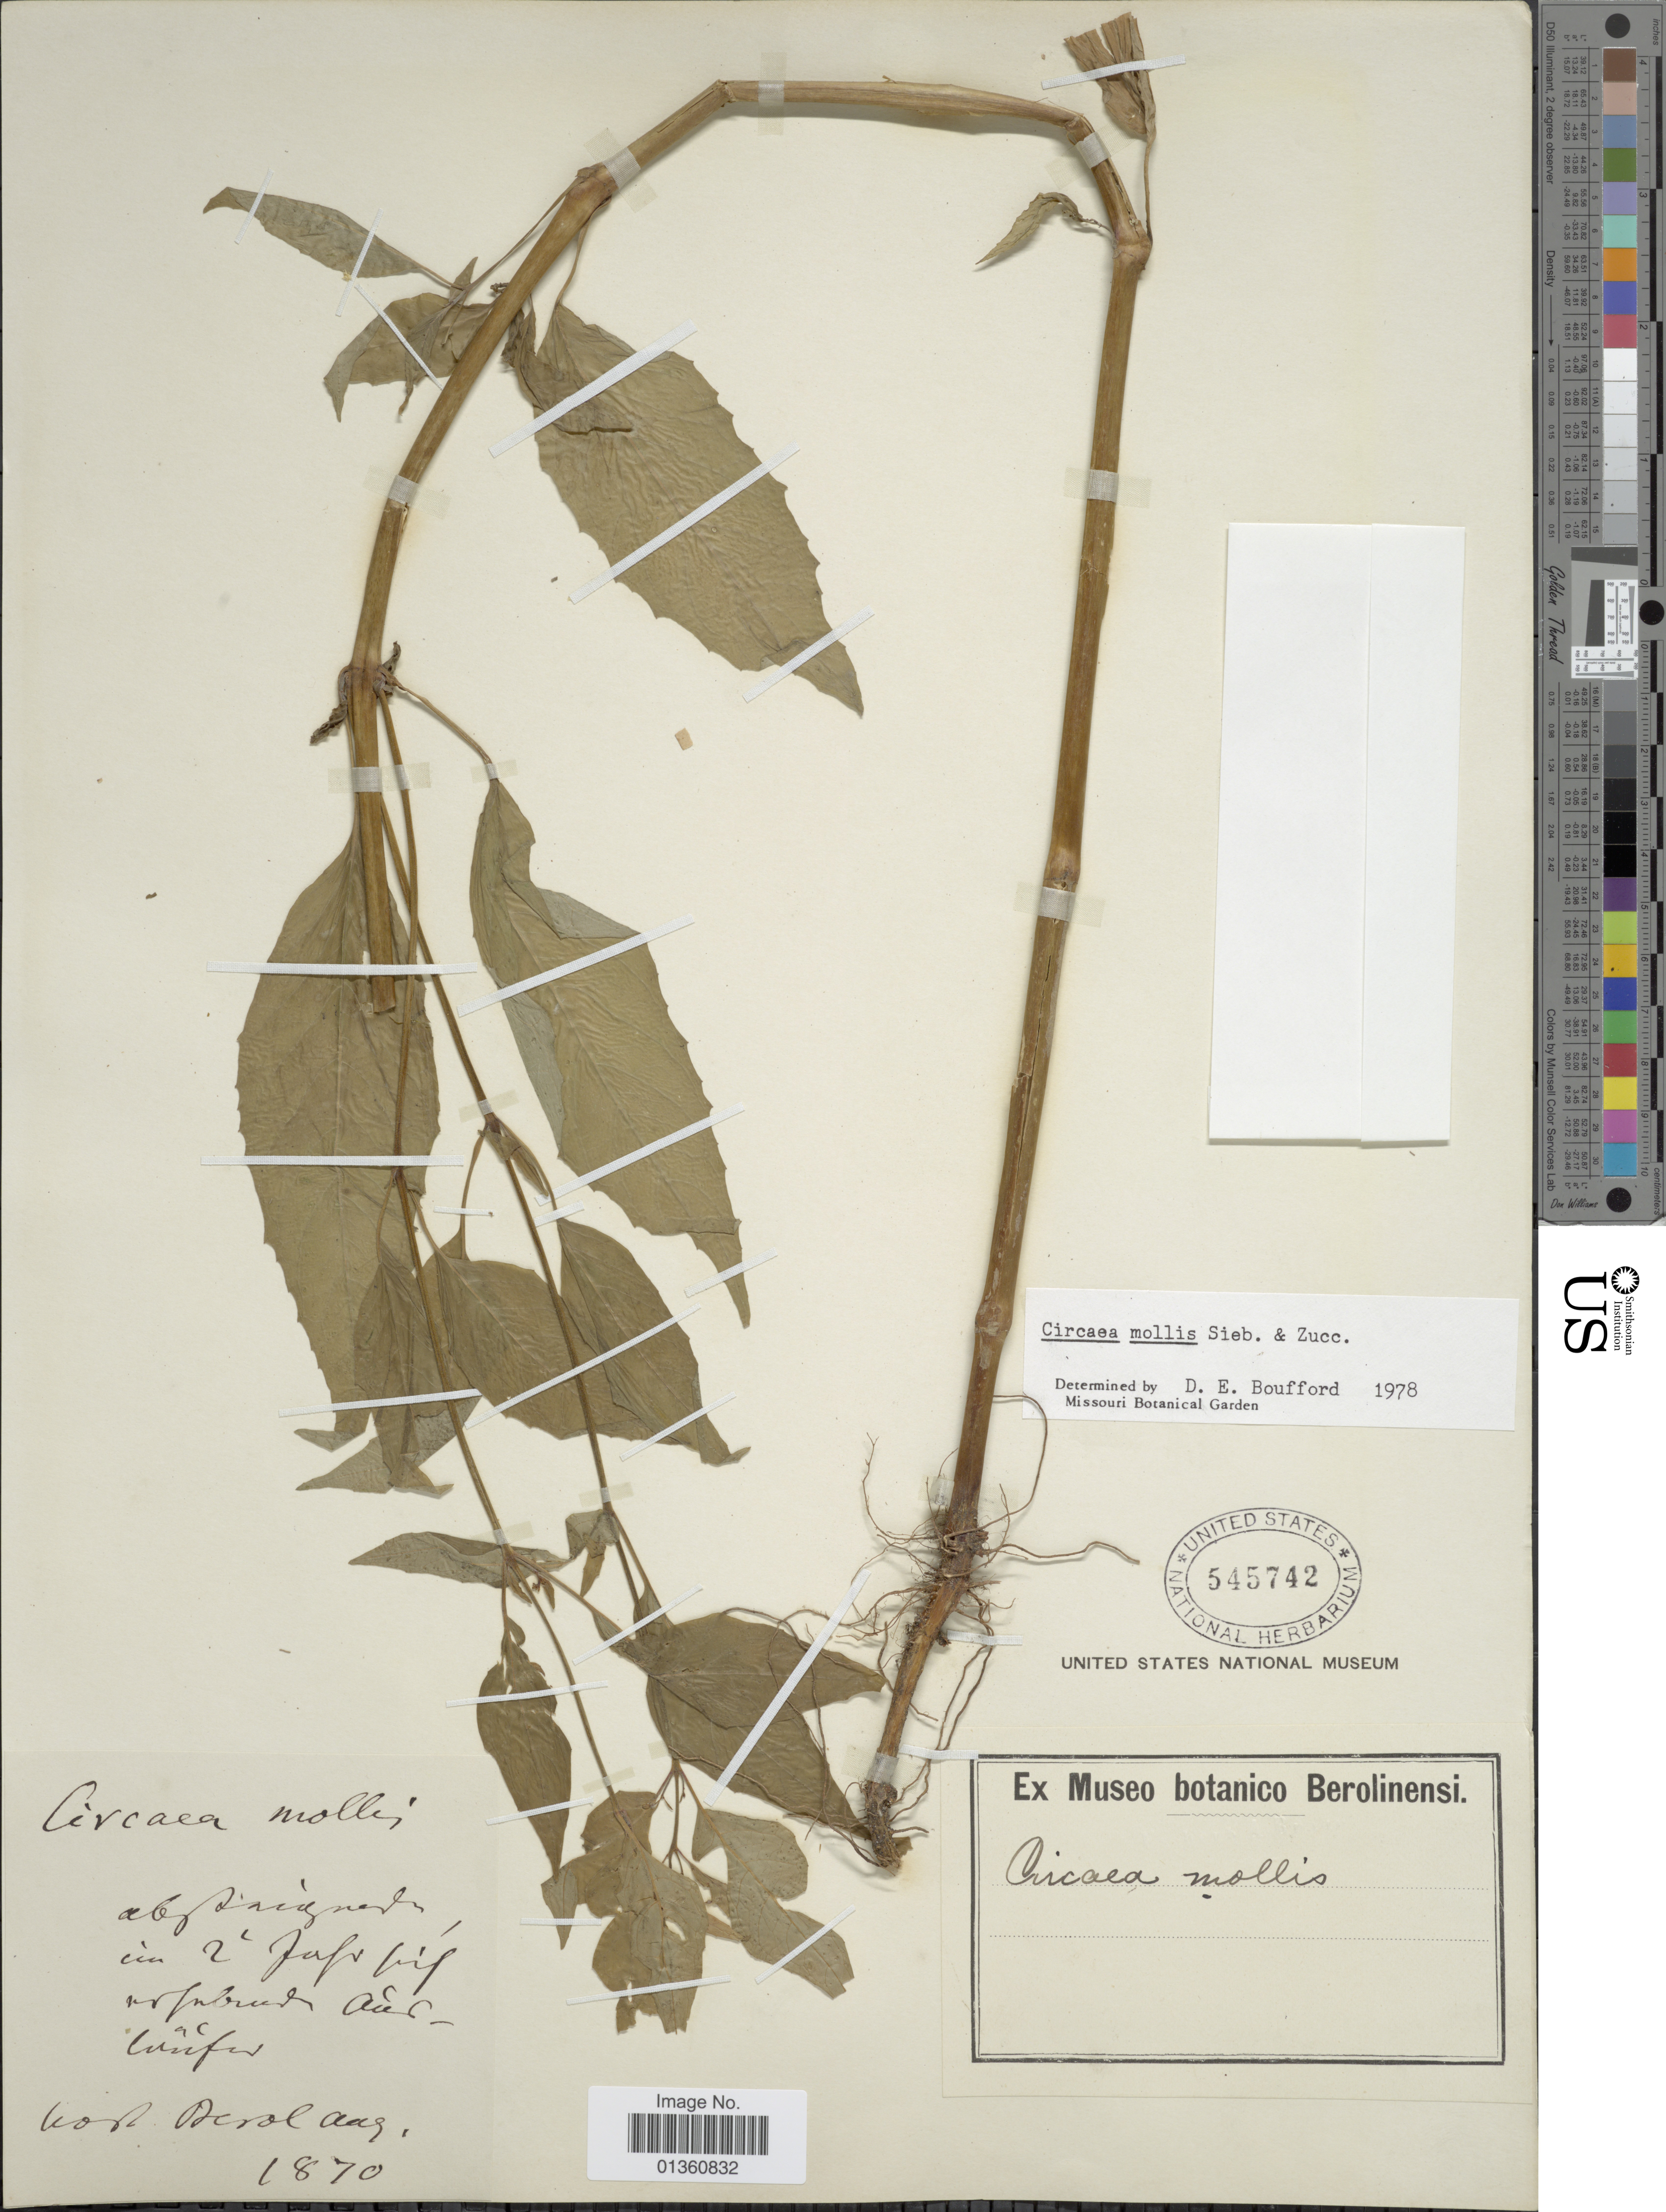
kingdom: Plantae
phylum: Tracheophyta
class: Magnoliopsida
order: Myrtales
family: Onagraceae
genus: Circaea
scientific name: Circaea mollis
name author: Siebold & Zucc.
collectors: Hort. Berol.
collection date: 1870-08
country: Germany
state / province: Berlin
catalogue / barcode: US 545742